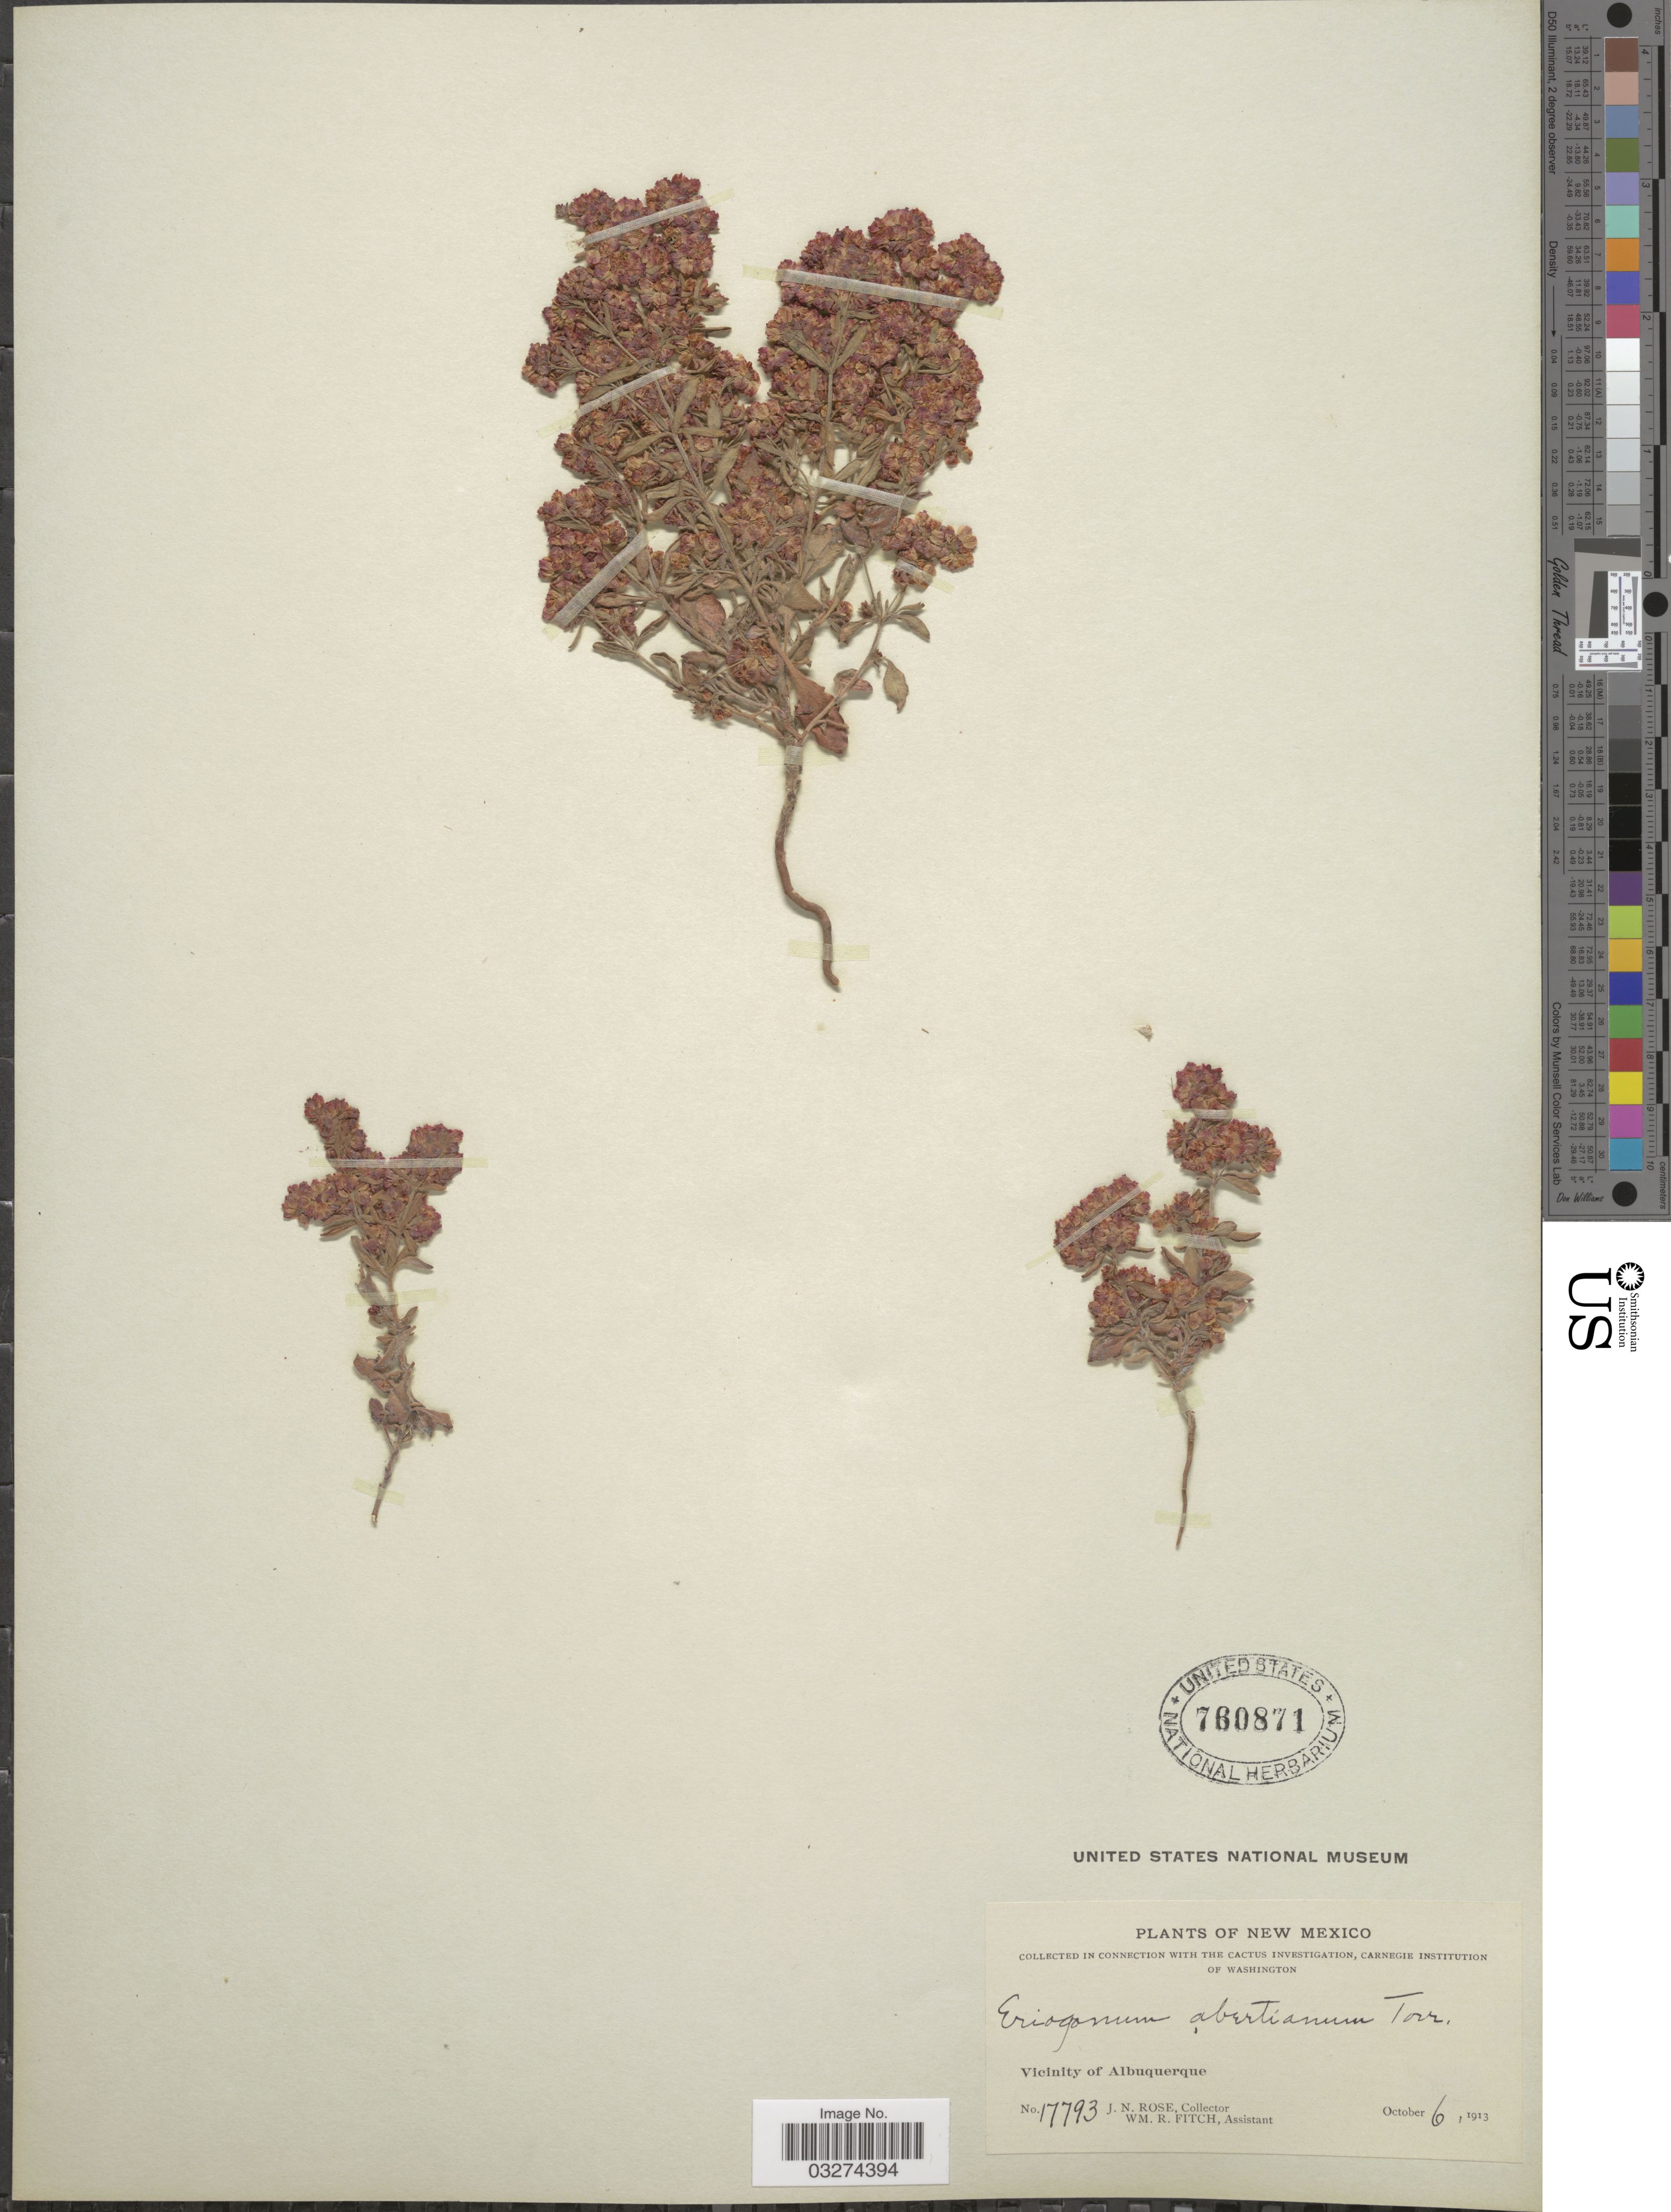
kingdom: Plantae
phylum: Tracheophyta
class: Magnoliopsida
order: Caryophyllales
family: Polygonaceae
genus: Eriogonum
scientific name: Eriogonum abertianum var. ruberrimum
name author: (Gand.) Gand.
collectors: J. N. Rose & W. R. Fitch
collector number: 17793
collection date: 1913-10-06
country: United States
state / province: New Mexico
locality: Vicinity of Albuquerque.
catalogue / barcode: US 760871